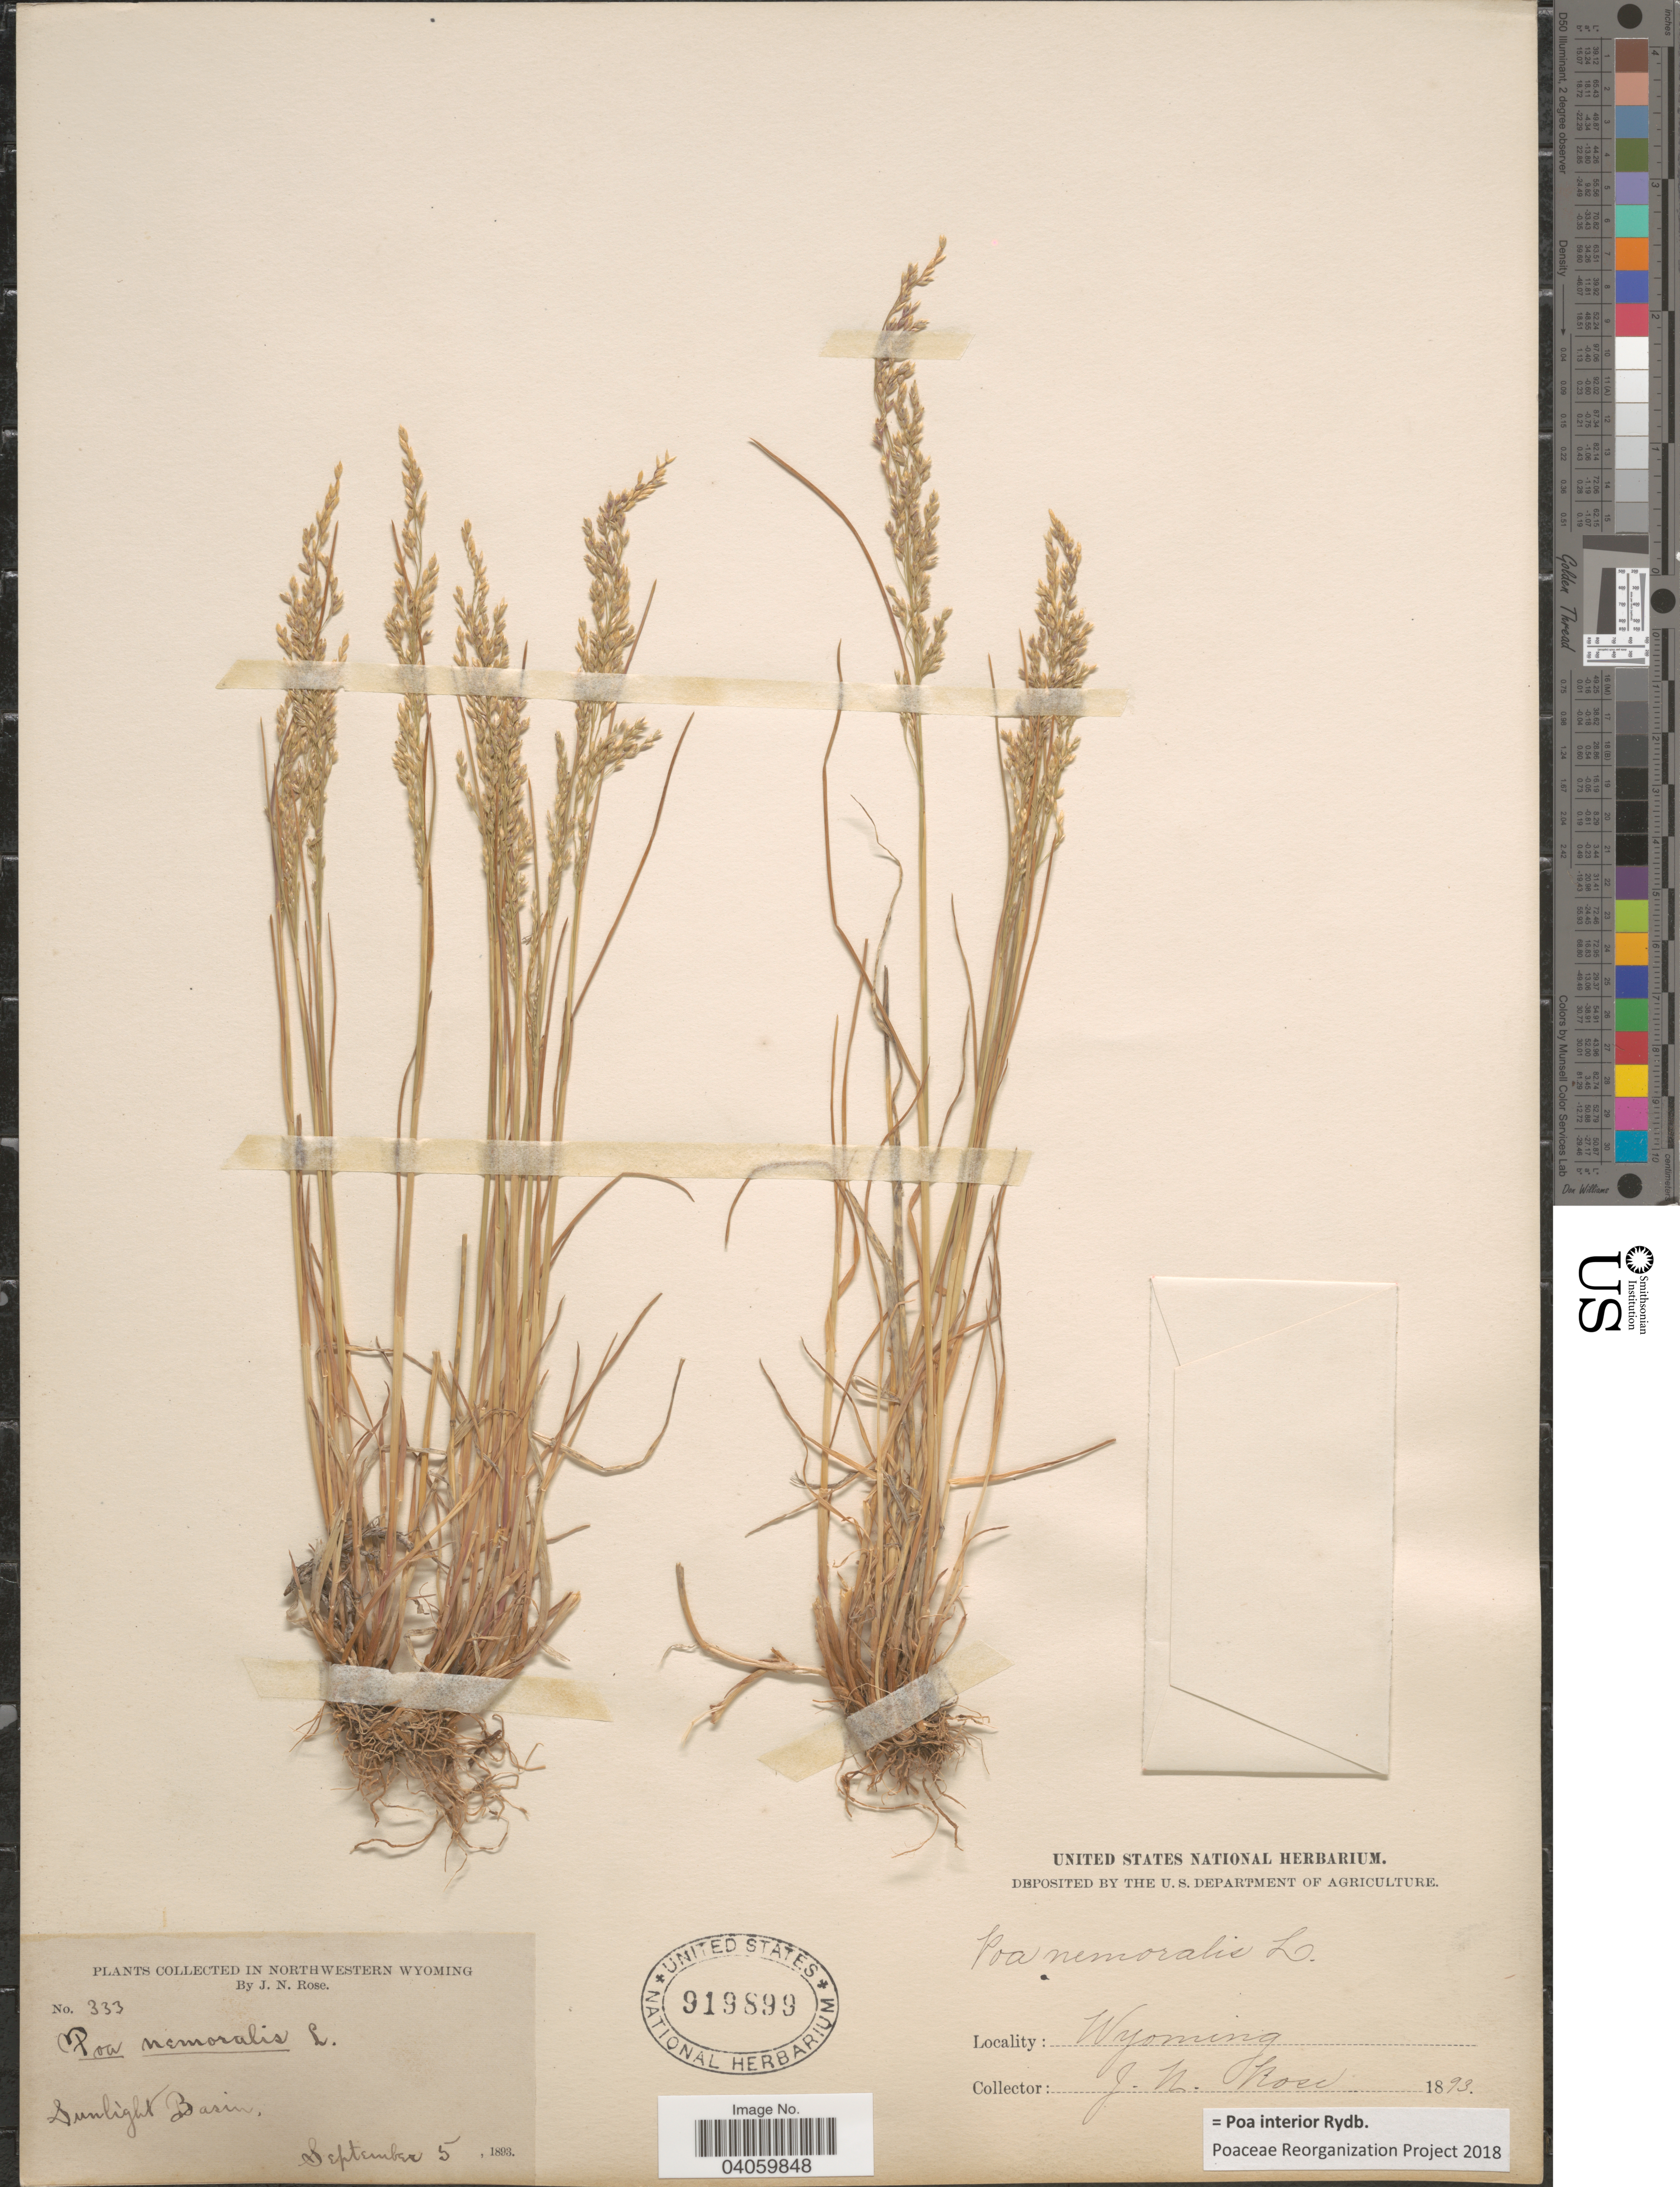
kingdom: Plantae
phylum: Tracheophyta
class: Liliopsida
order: Poales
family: Poaceae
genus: Poa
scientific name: Poa interior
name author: Rydb.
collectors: J. N. Rose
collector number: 333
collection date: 1893-09-05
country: United States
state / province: Wyoming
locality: Northwestern Wyoming. Sunlight Basin.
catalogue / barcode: US 919899